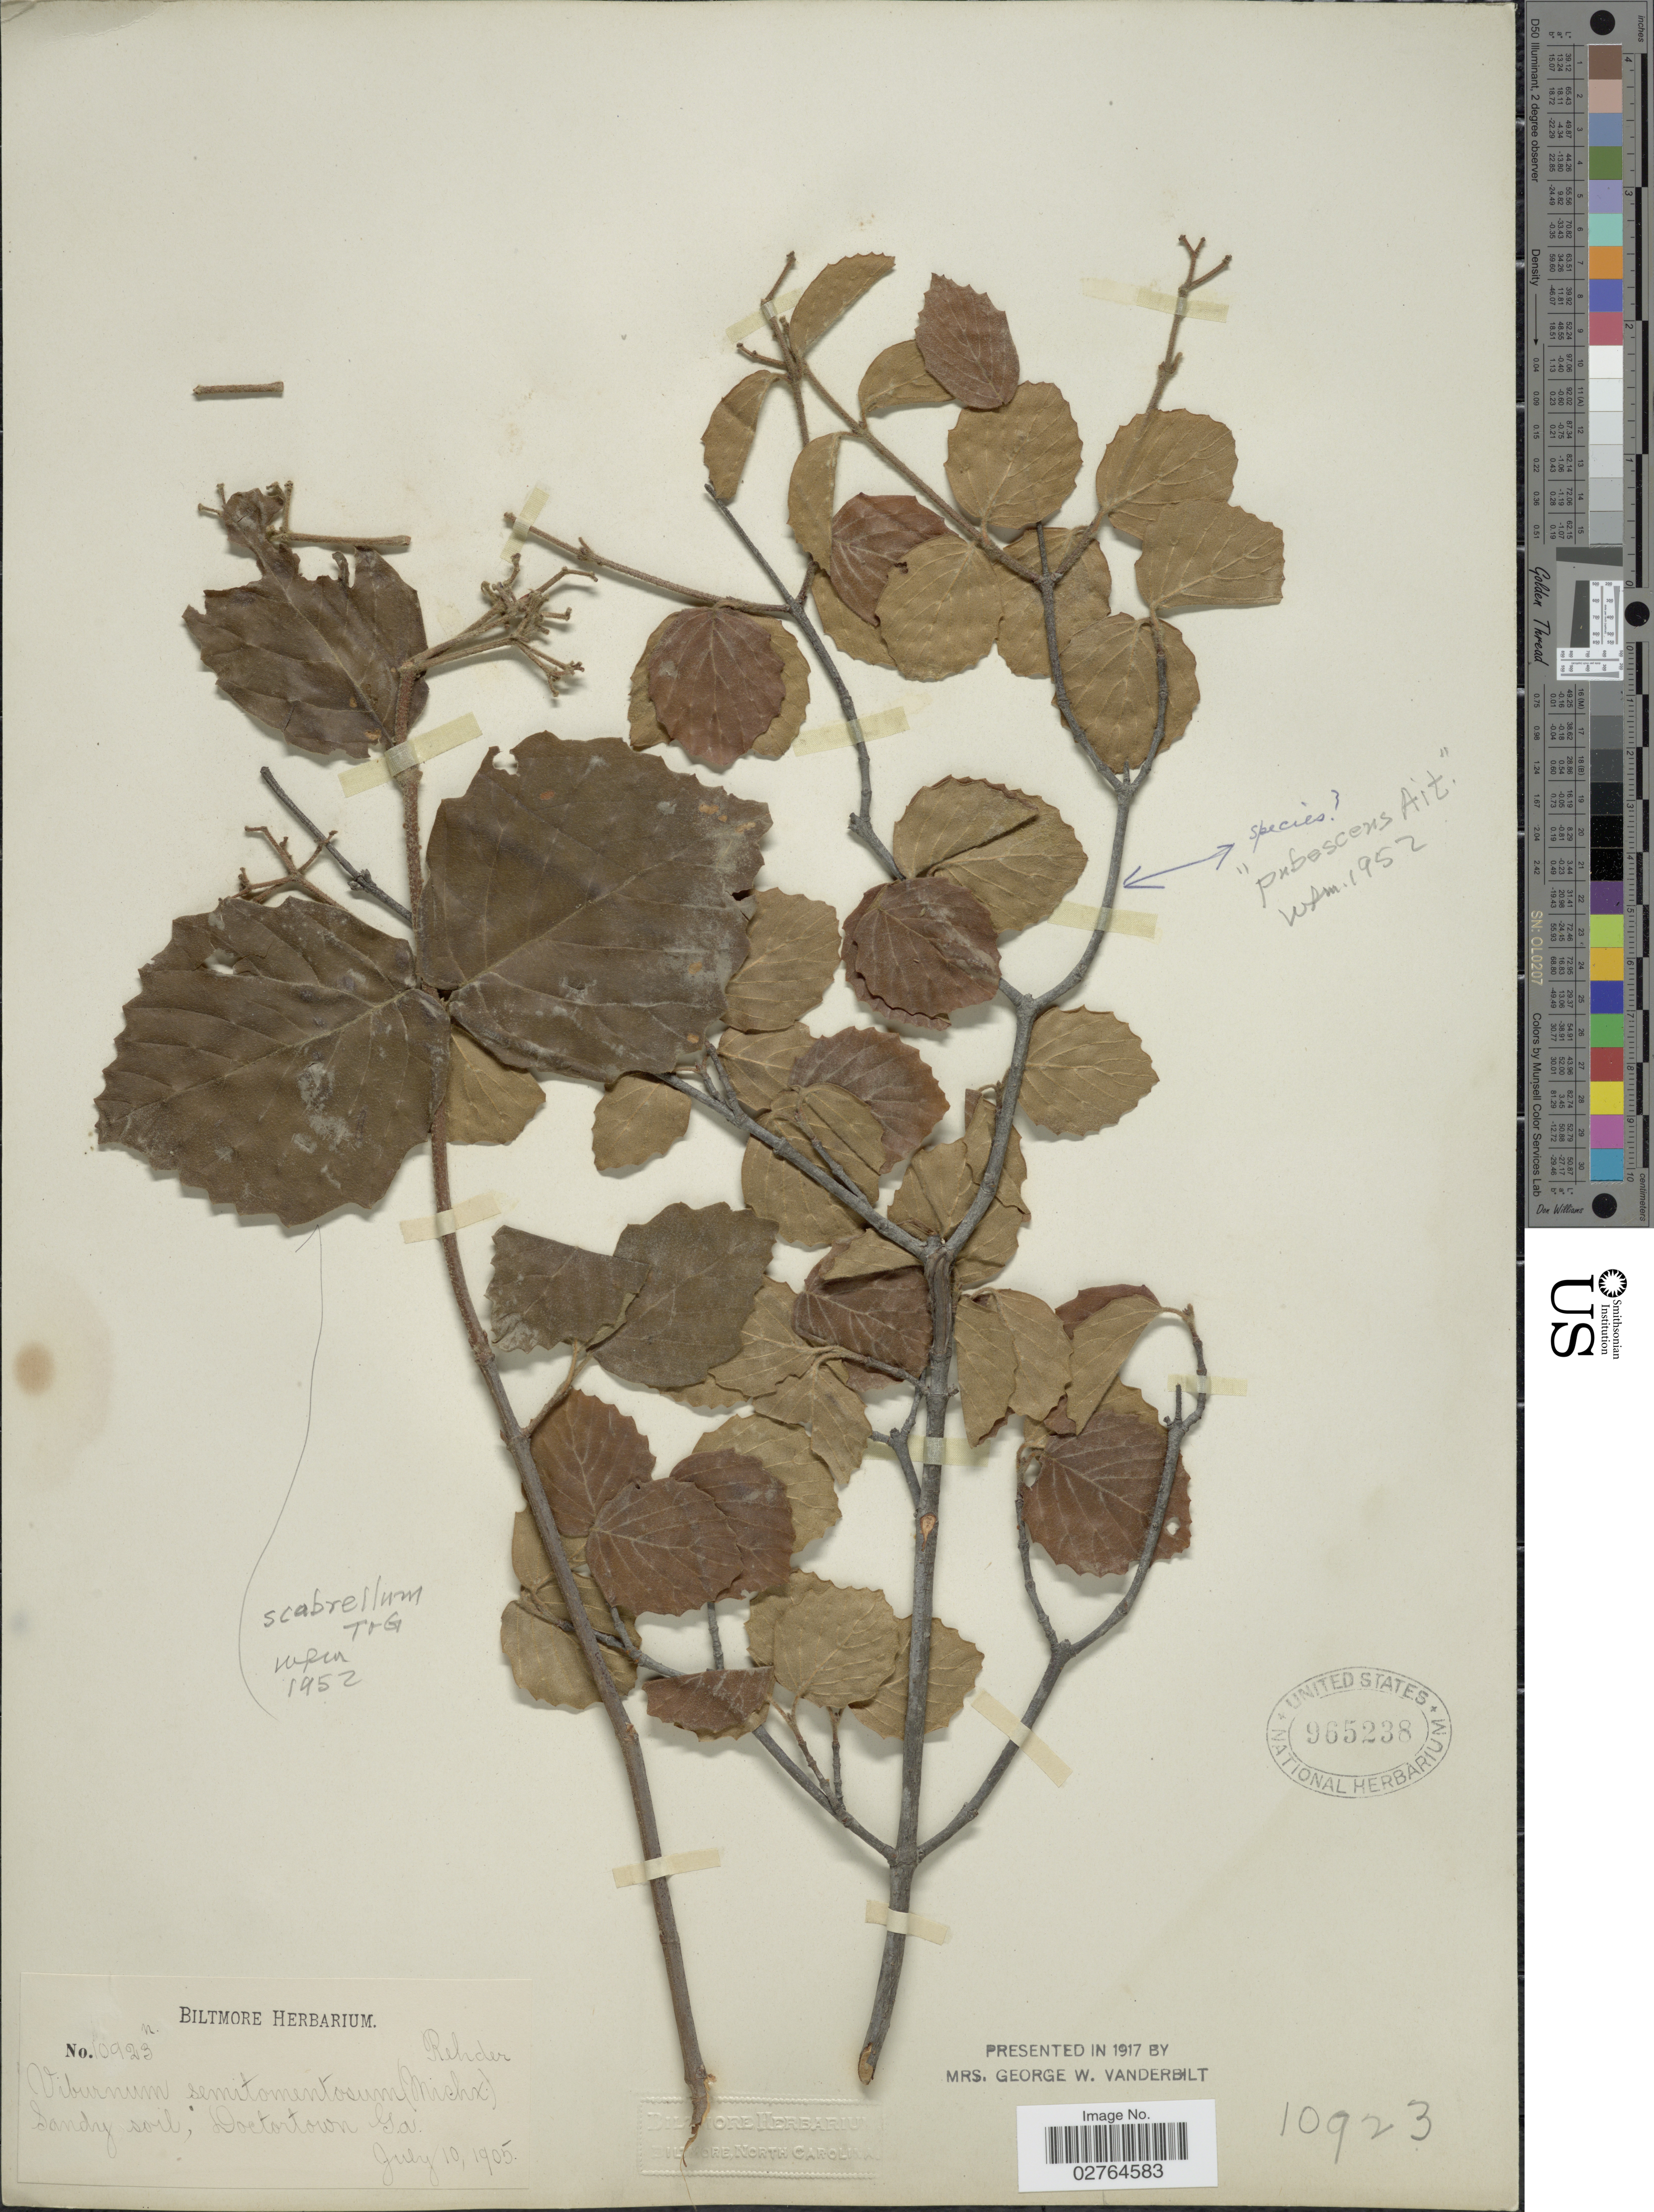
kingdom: Plantae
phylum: Tracheophyta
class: Magnoliopsida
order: Dipsacales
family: Viburnaceae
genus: Viburnum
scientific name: Viburnum semitomentosum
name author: (Michx.) Rehder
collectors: ex herb. Biltmore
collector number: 10923n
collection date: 1905-07-10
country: United States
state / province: Georgia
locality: Doctortown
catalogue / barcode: US 965238